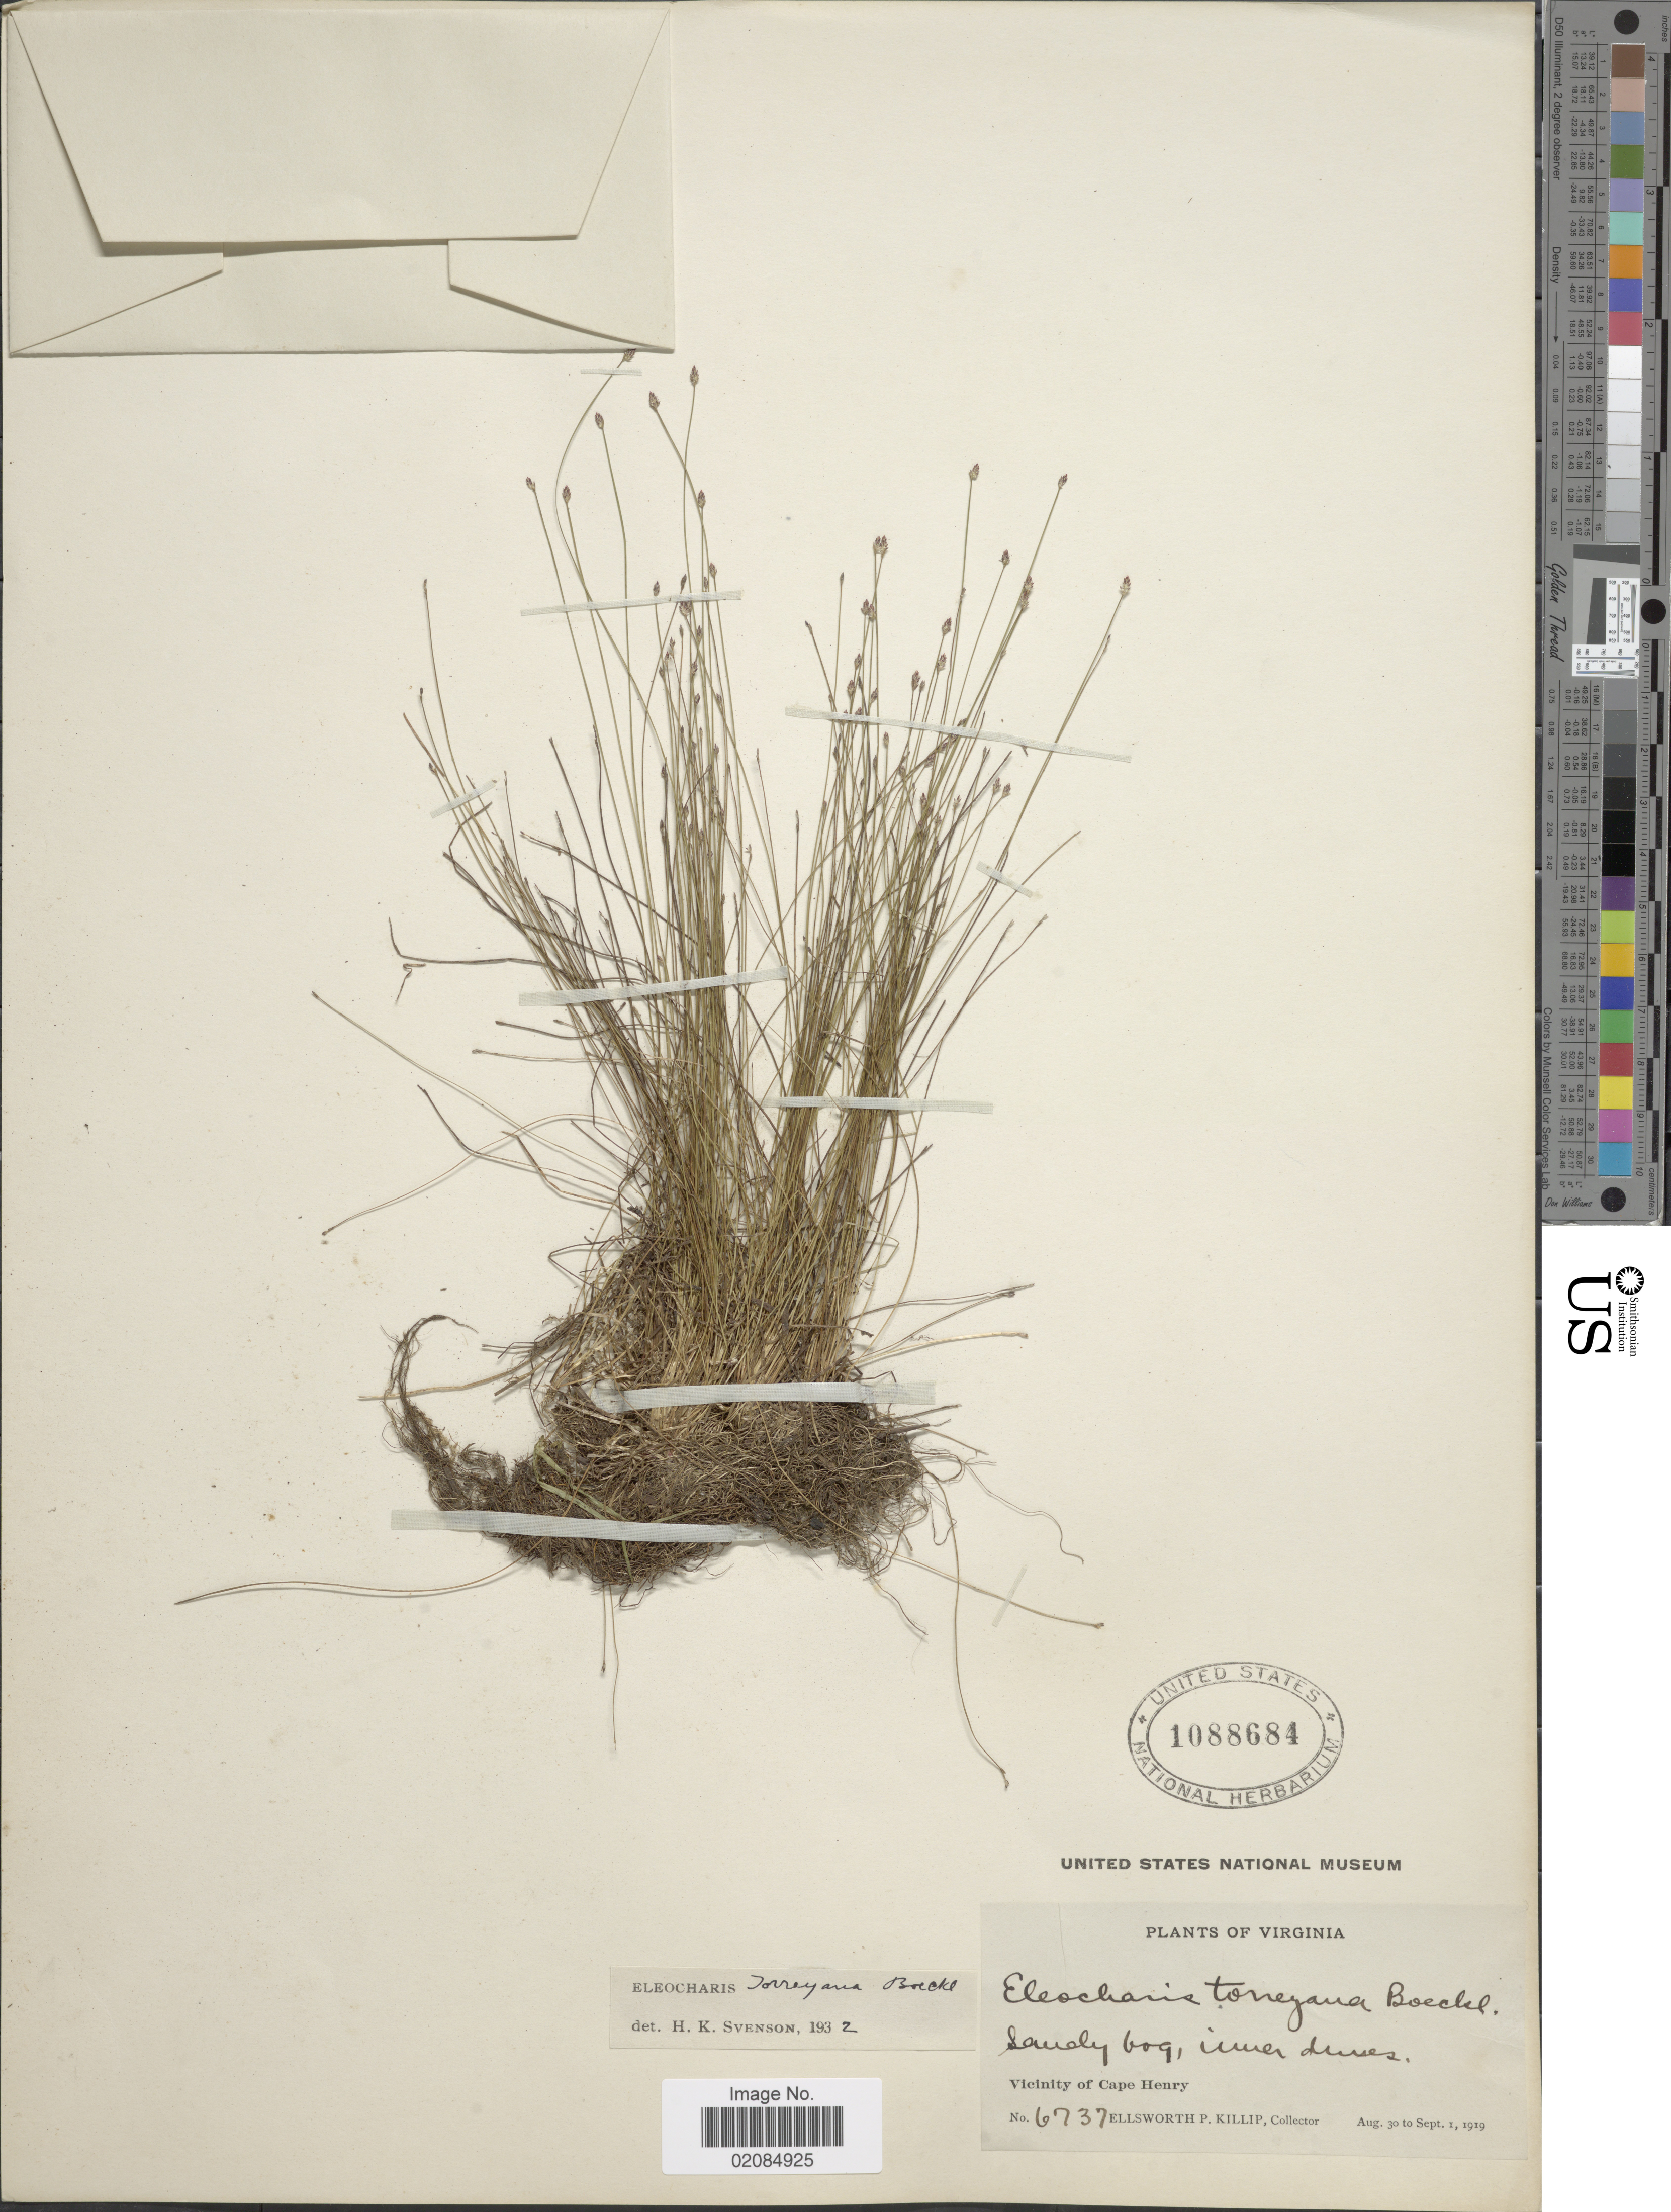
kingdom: Plantae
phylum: Tracheophyta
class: Liliopsida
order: Poales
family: Cyperaceae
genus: Eleocharis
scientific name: Eleocharis microcarpa var. filiculmis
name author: Torr.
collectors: E. P. Killip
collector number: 6737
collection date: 1919-08-30/1919-09-01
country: United States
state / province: Virginia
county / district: City of Virginia Beach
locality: Sandy bog, inner dunes. Vicinity of Cape Henry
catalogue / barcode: US 1088684